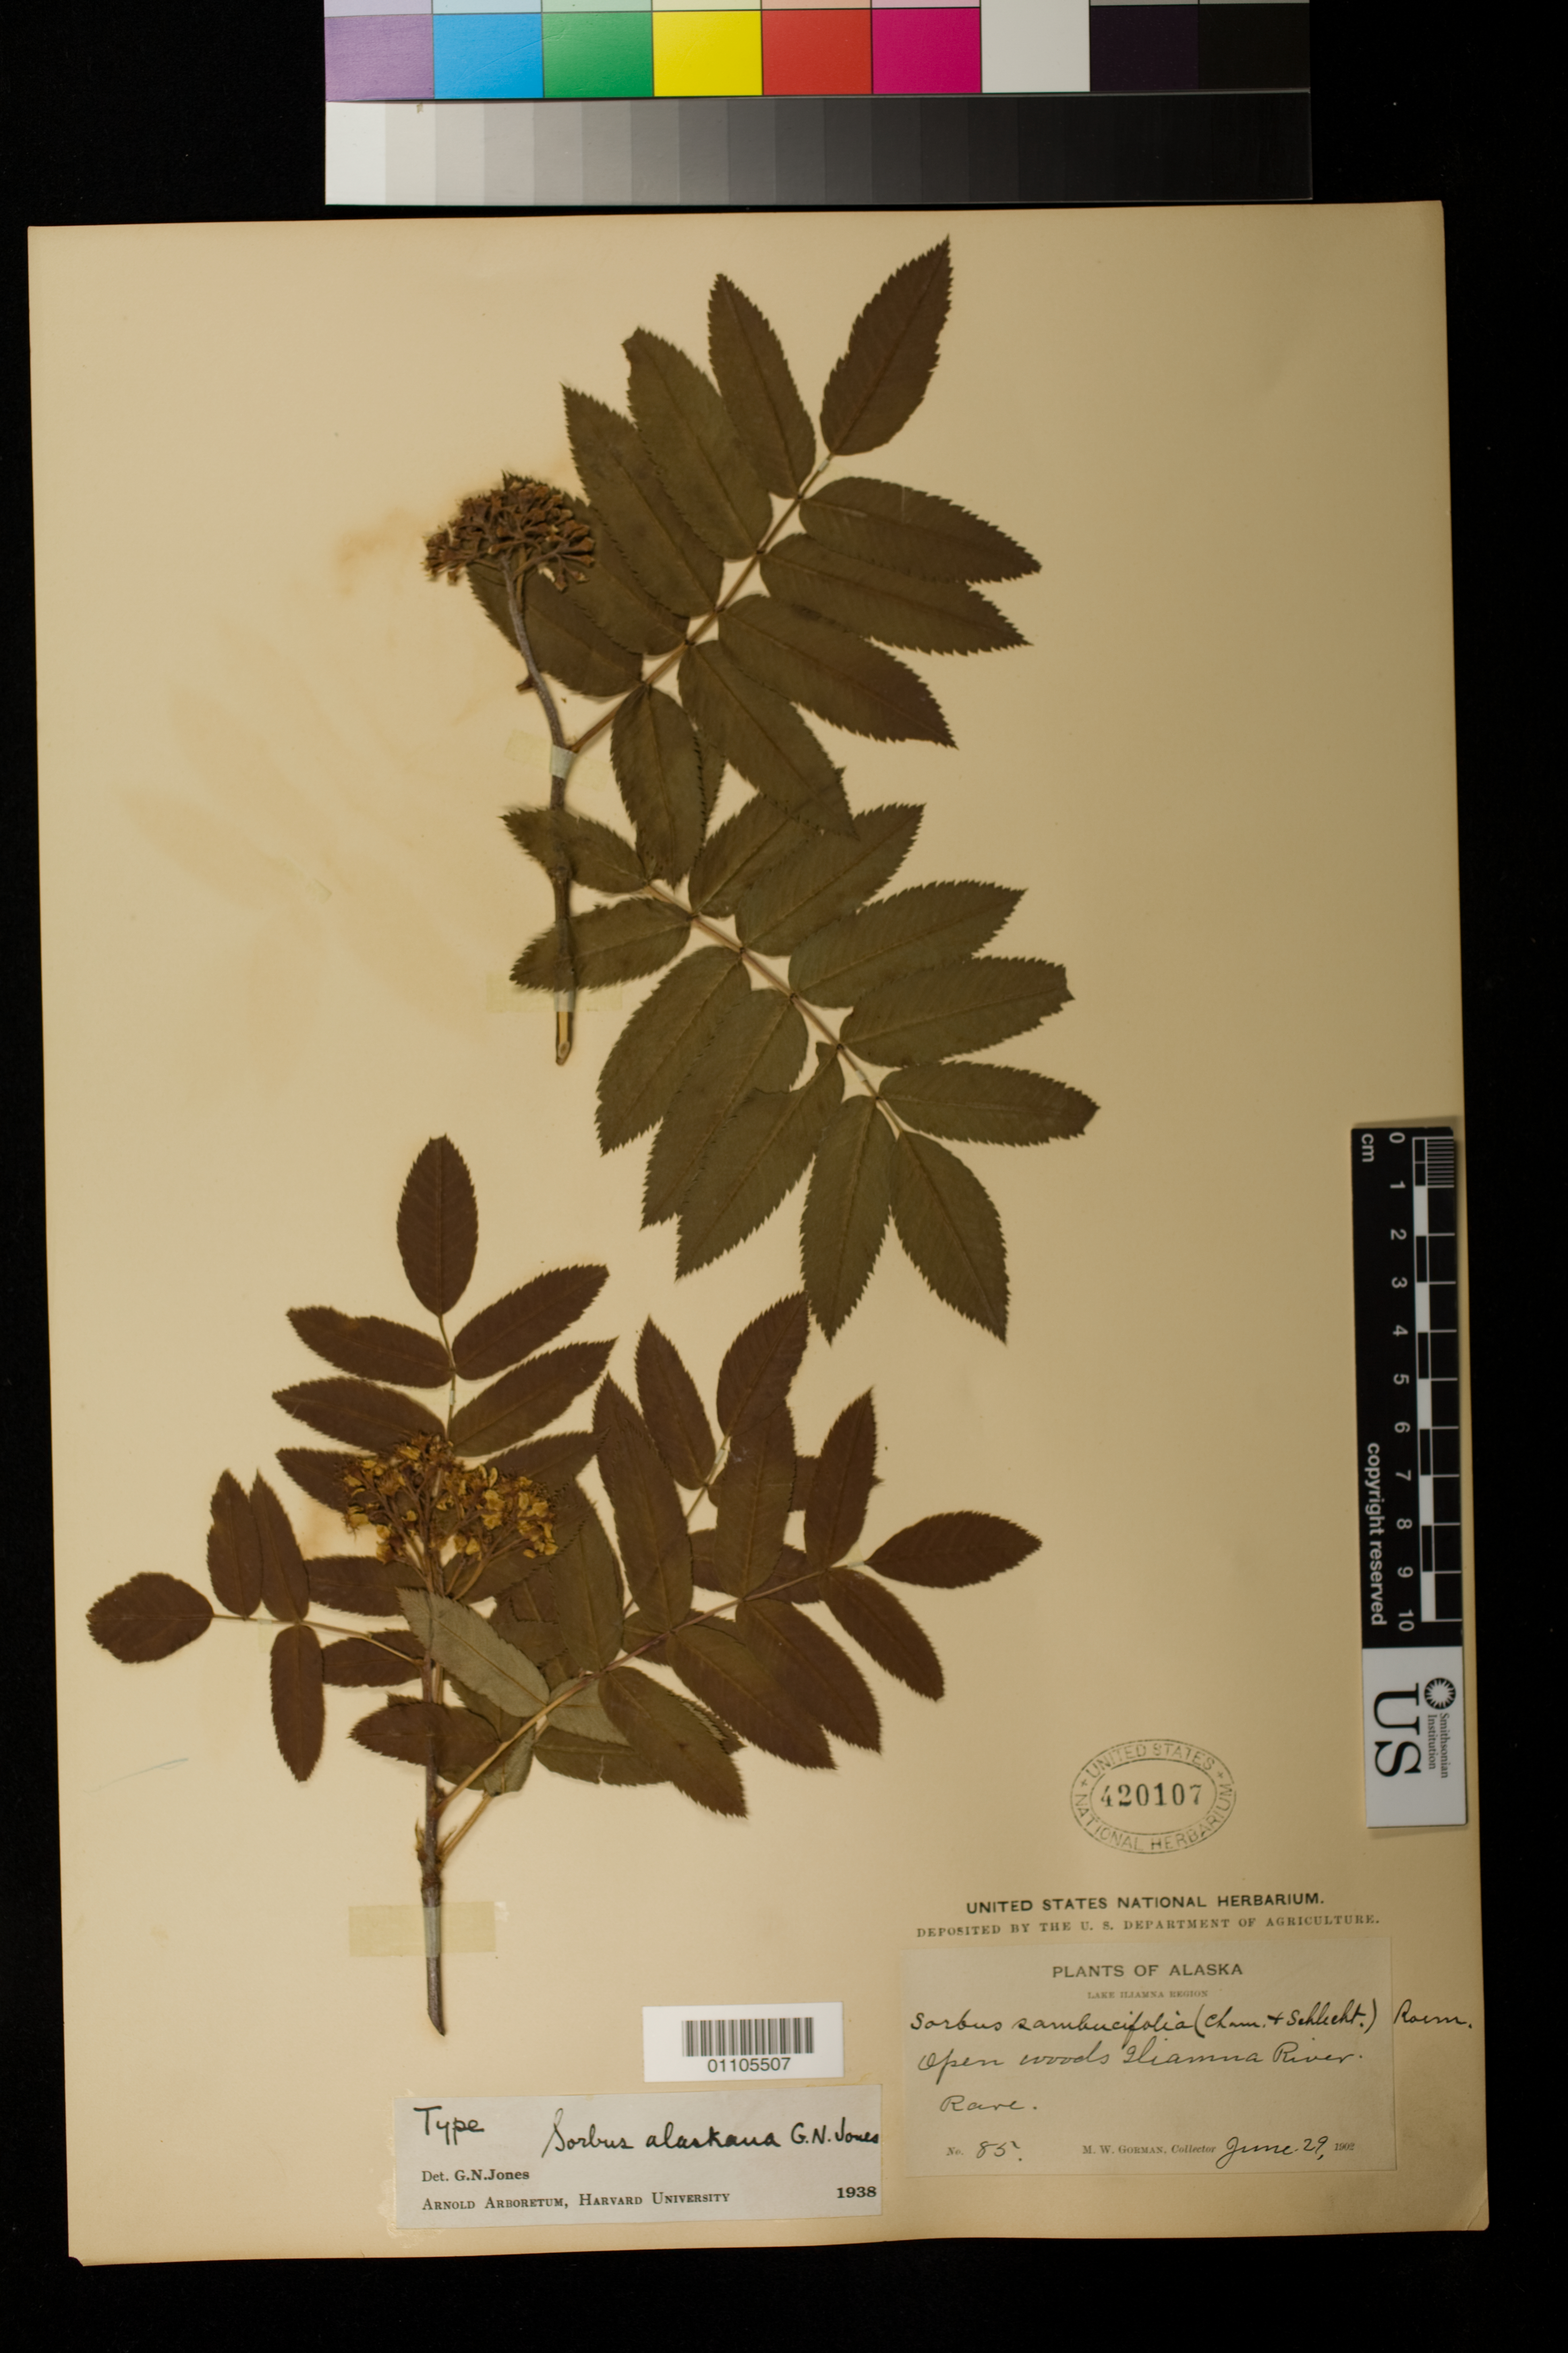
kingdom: Plantae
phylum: Tracheophyta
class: Magnoliopsida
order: Rosales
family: Rosaceae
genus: Sorbus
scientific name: Sorbus alaskana G.N. Jones, nom. illeg.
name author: G.N. Jones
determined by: Jones, G. N.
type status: Syntype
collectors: M. W. Gorman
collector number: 85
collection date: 1902-06-29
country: United States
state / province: Alaska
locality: Lake Iliamna region, open woods, Iliamna River.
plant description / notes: Protologue ambiguously cites “Lake Iliamna region, Gorman 85, 255 (TYPE US, A)….” Jones annotated both Gorman 85 (flowering) & Gorman 255 (fruiting) at US as "Type" so these collections are presumably syntypes.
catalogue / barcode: US 420107